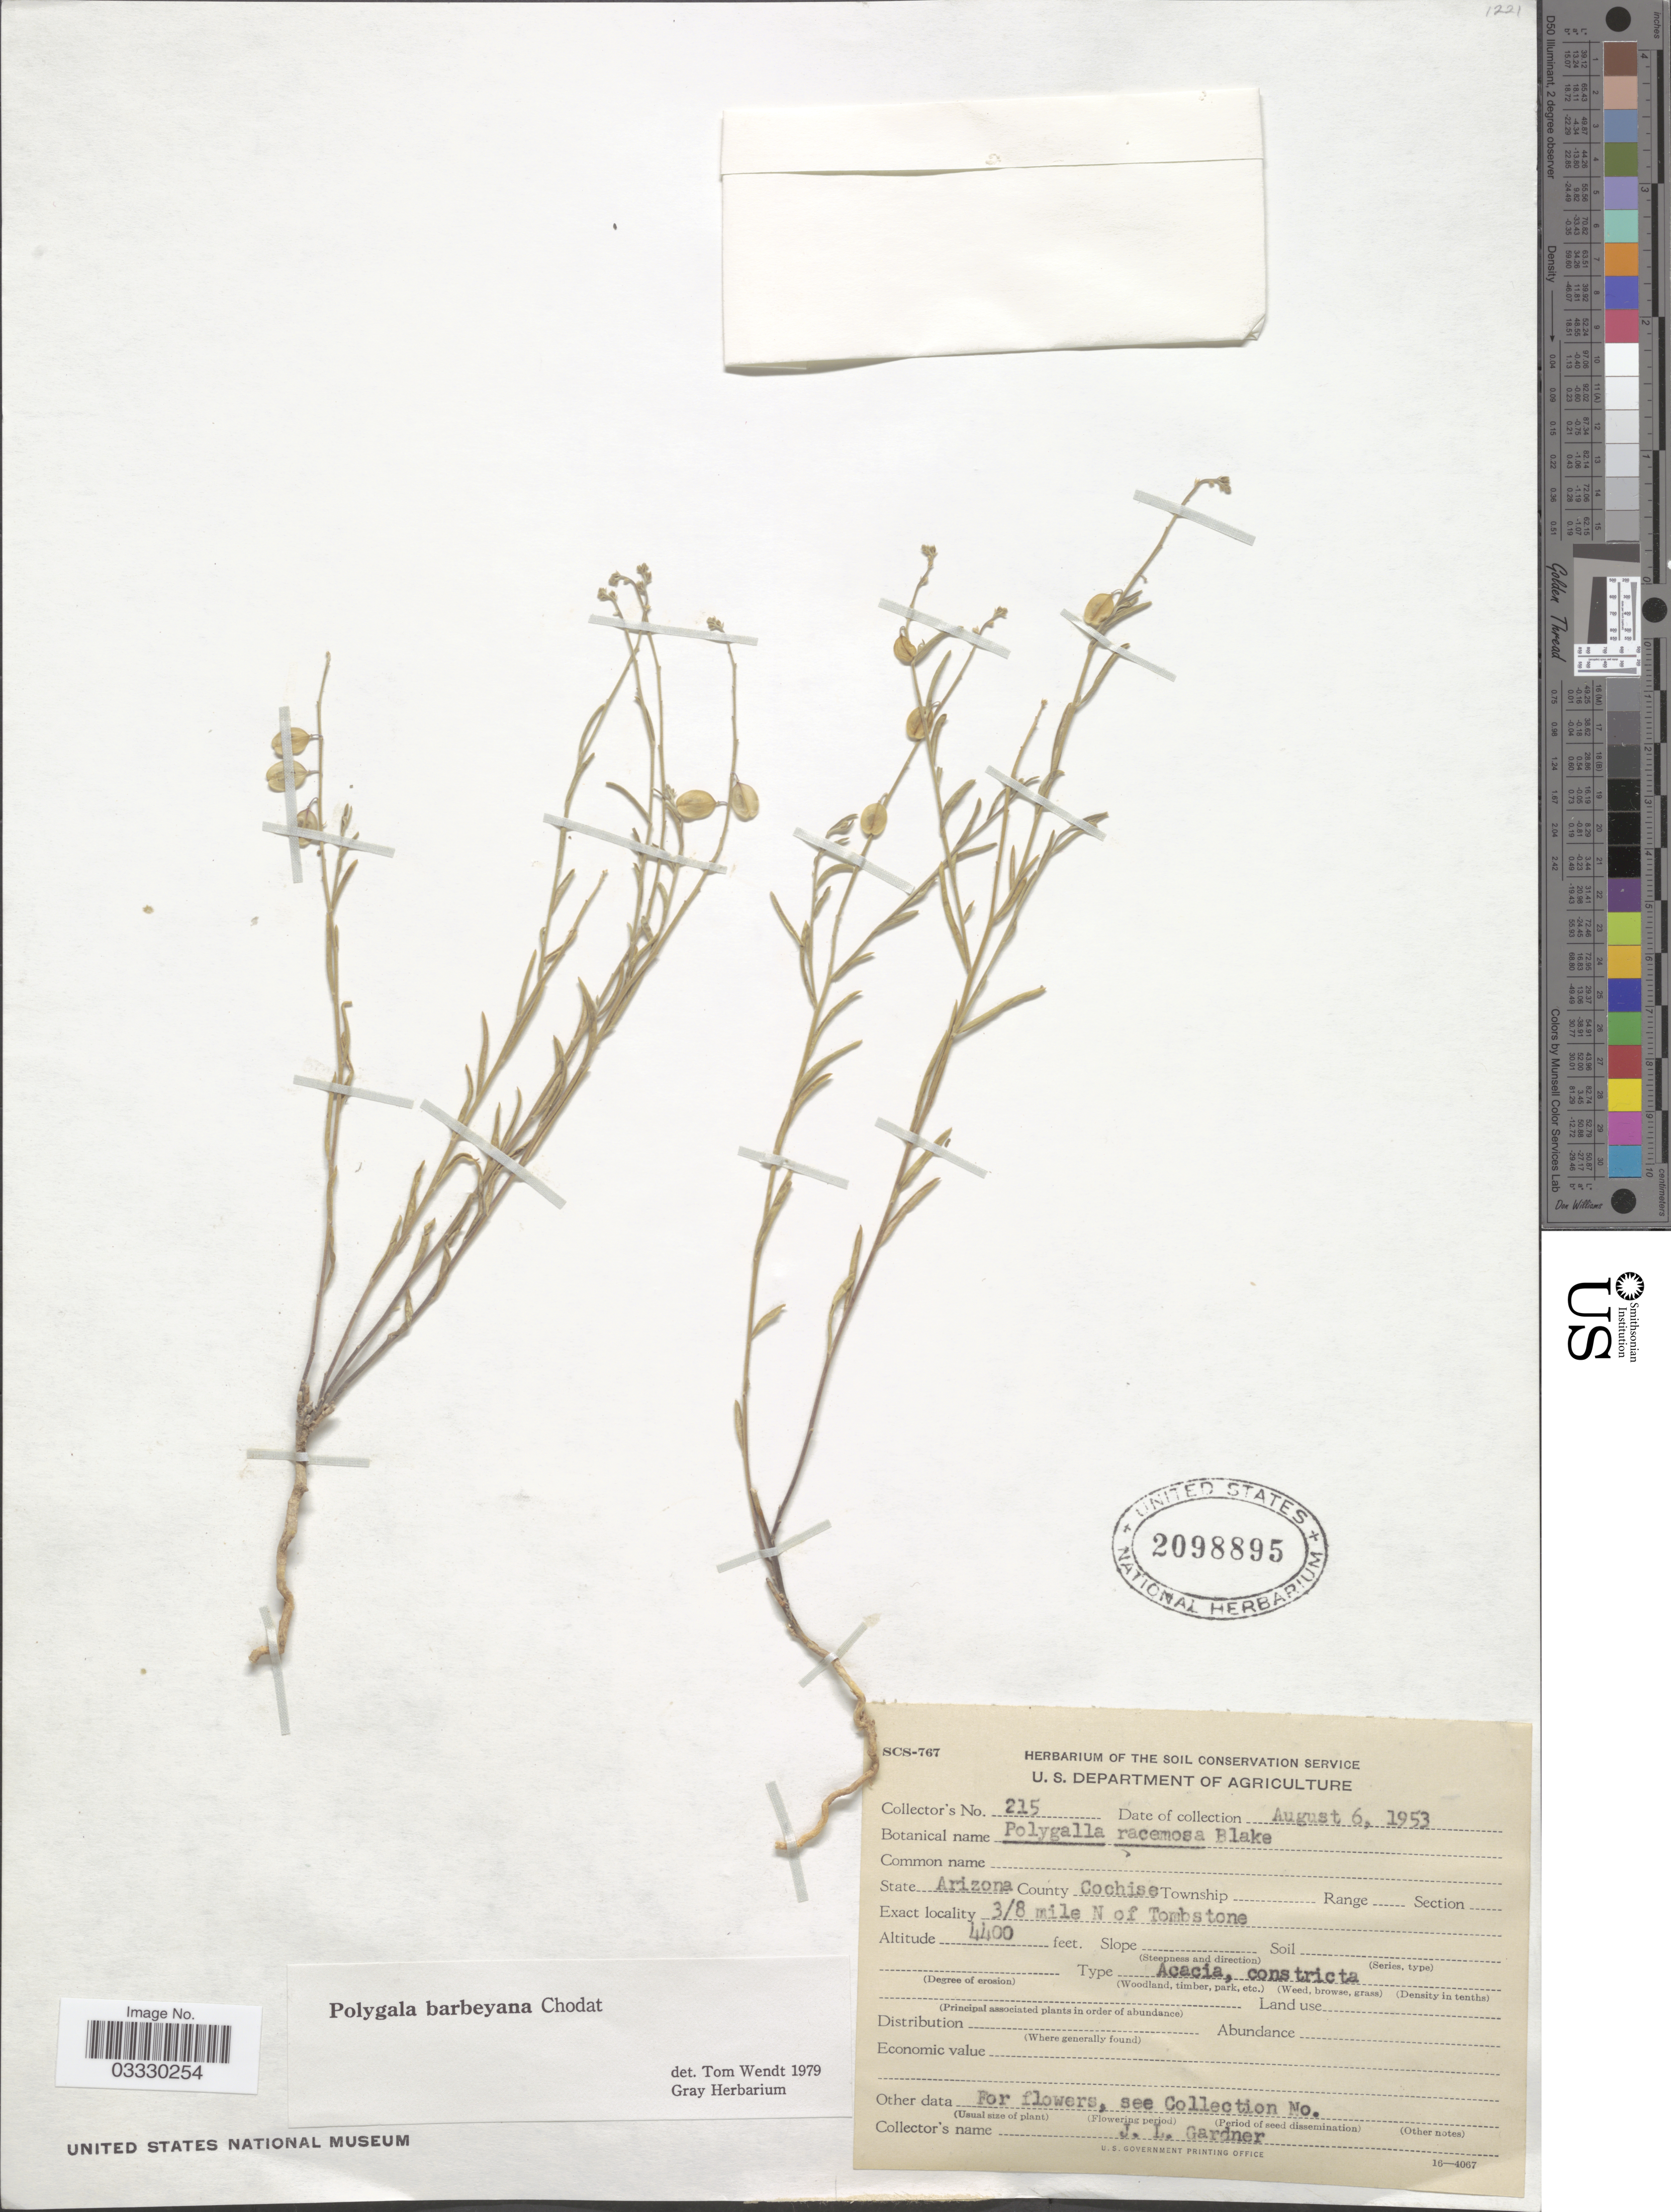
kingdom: Plantae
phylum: Tracheophyta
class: Magnoliopsida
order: Fabales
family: Polygalaceae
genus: Hebecarpa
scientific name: Hebecarpa barbeyana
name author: (Chodat) J.R. Abbott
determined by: Strong, Mark T., (BOT), Smithsonian Institution - National Museum of Natural History (UNITED STATES)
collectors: J. L. Gardner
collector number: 215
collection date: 1953-08-06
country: United States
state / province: Arizona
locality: County Cochise. 3/8 mile N of Tombstone.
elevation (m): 1341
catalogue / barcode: US 2098895